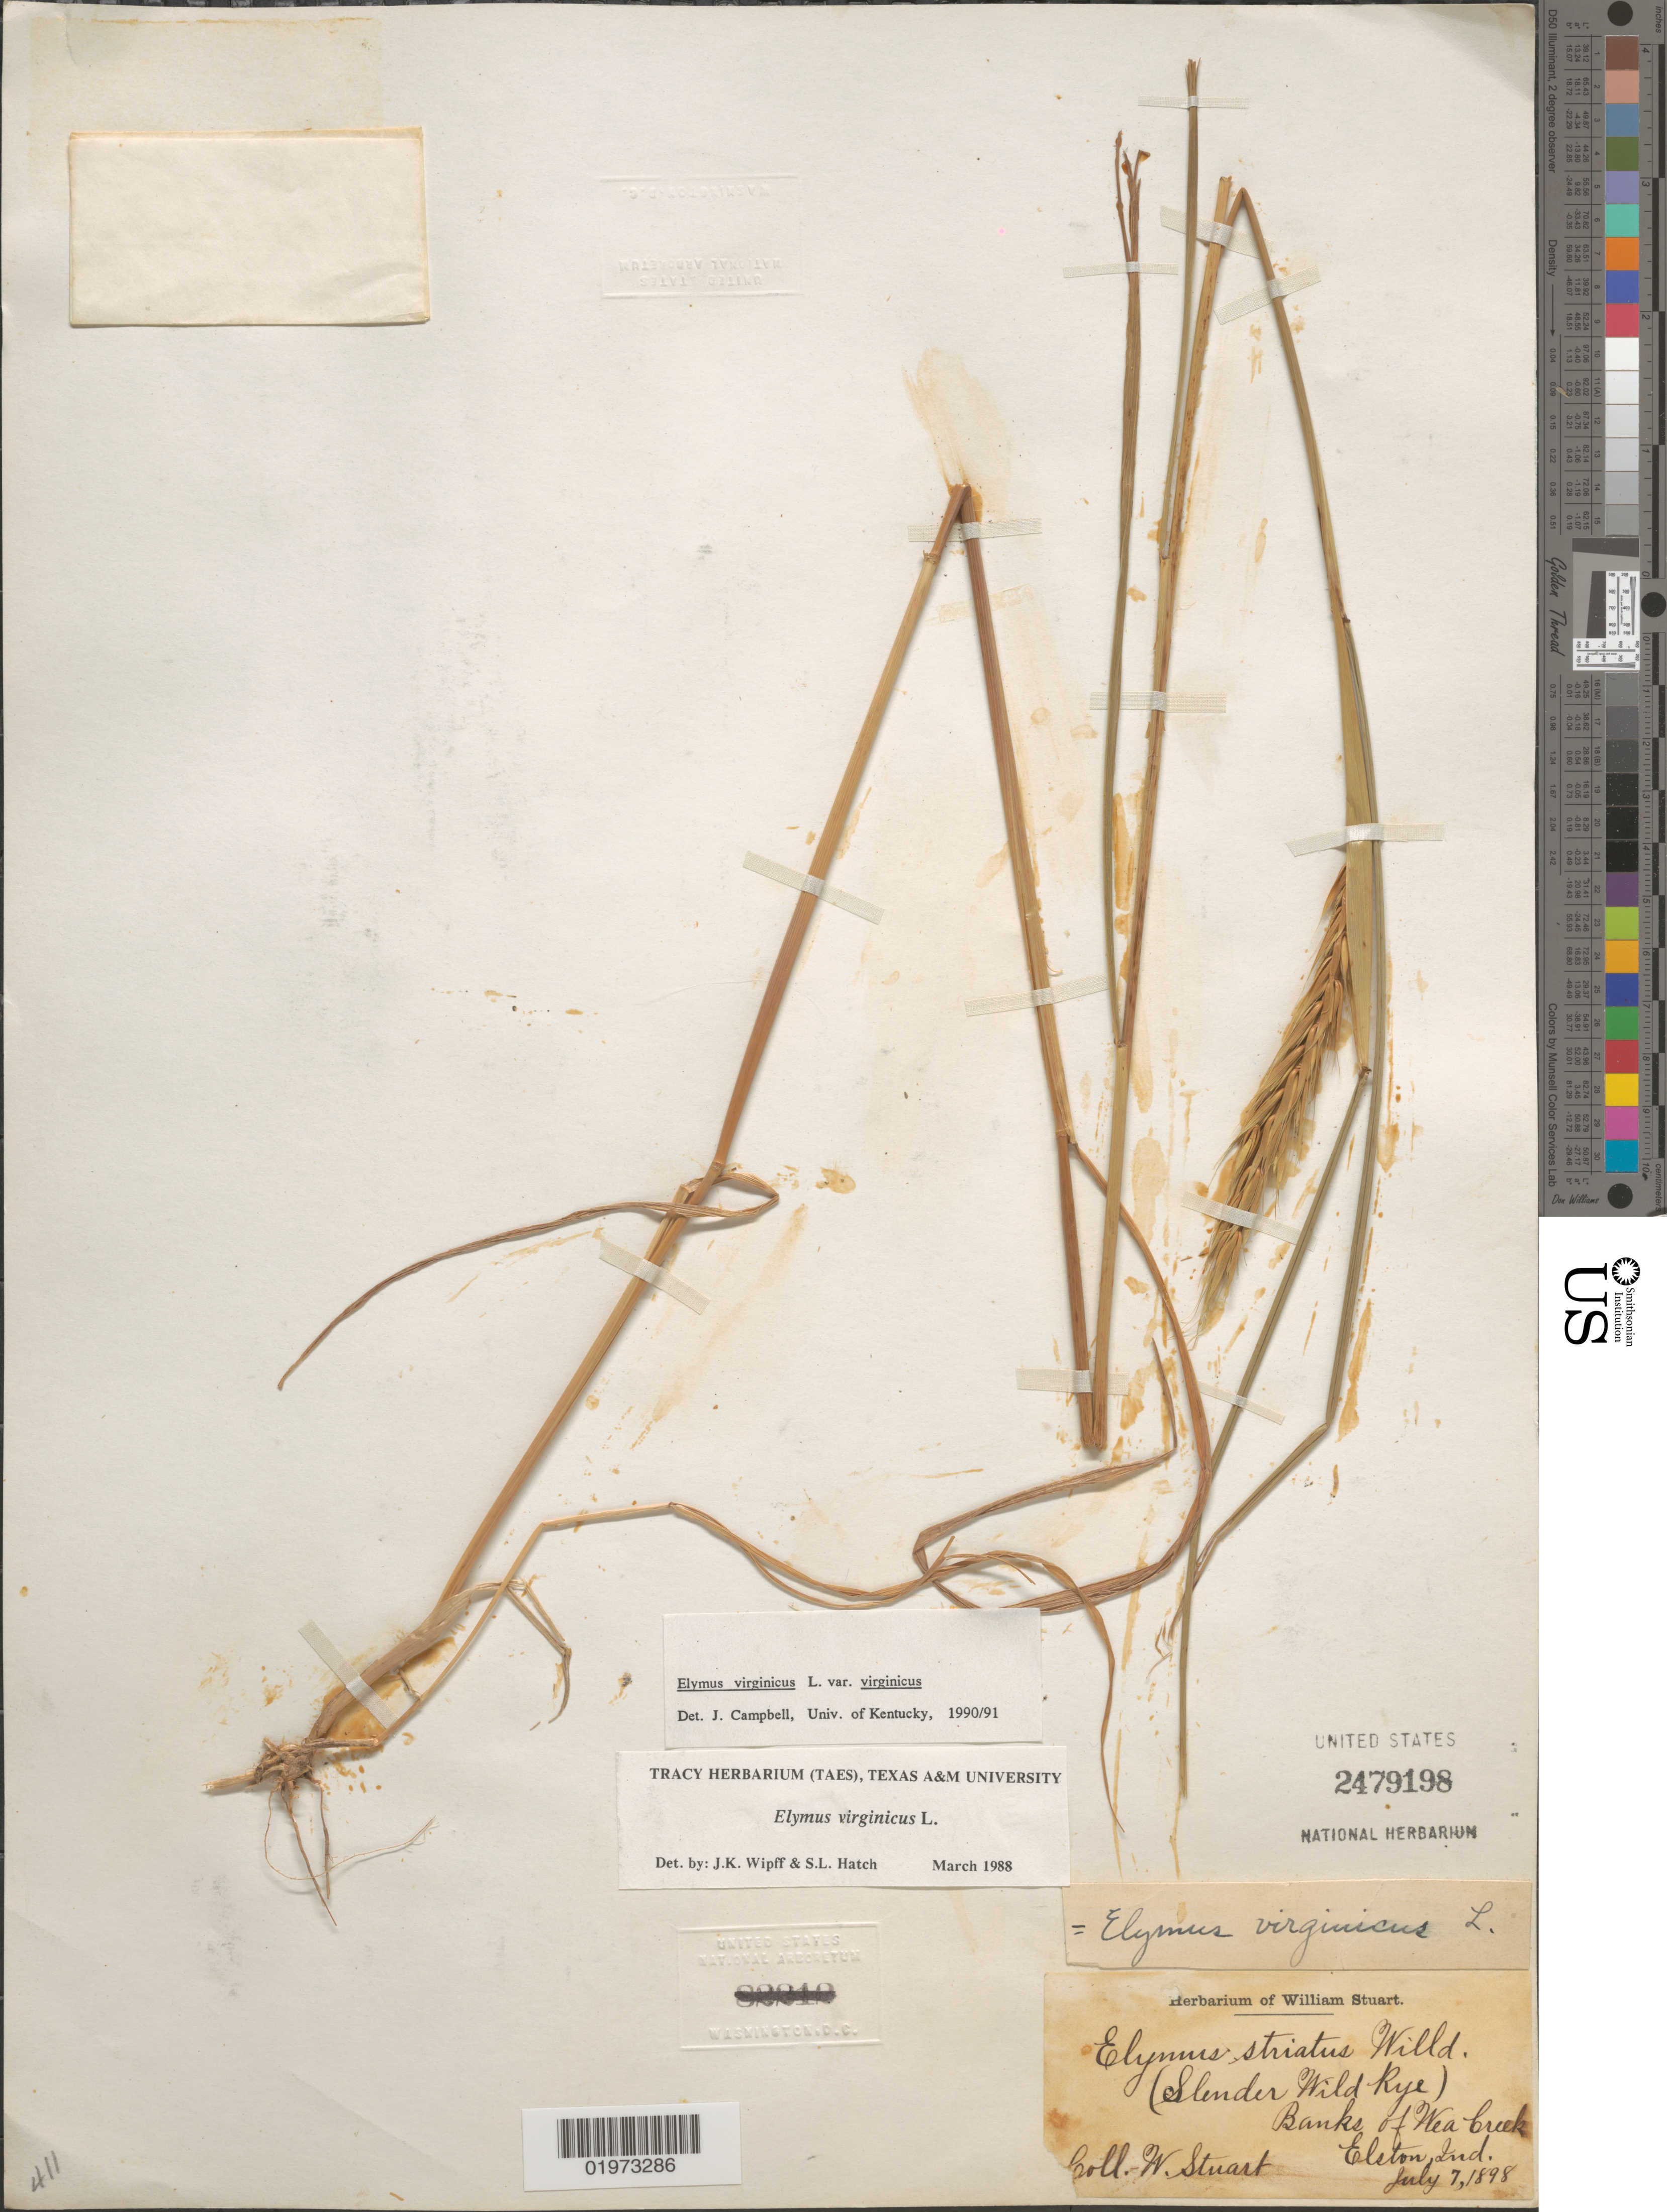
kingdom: Plantae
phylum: Tracheophyta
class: Liliopsida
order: Poales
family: Poaceae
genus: Elymus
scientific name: Elymus virginicus var. virginicus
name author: L.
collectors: W. Stuart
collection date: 1898-07-07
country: United States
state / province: Indiana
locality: Banks of Wea Creek. Elston.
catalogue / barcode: US 2479198